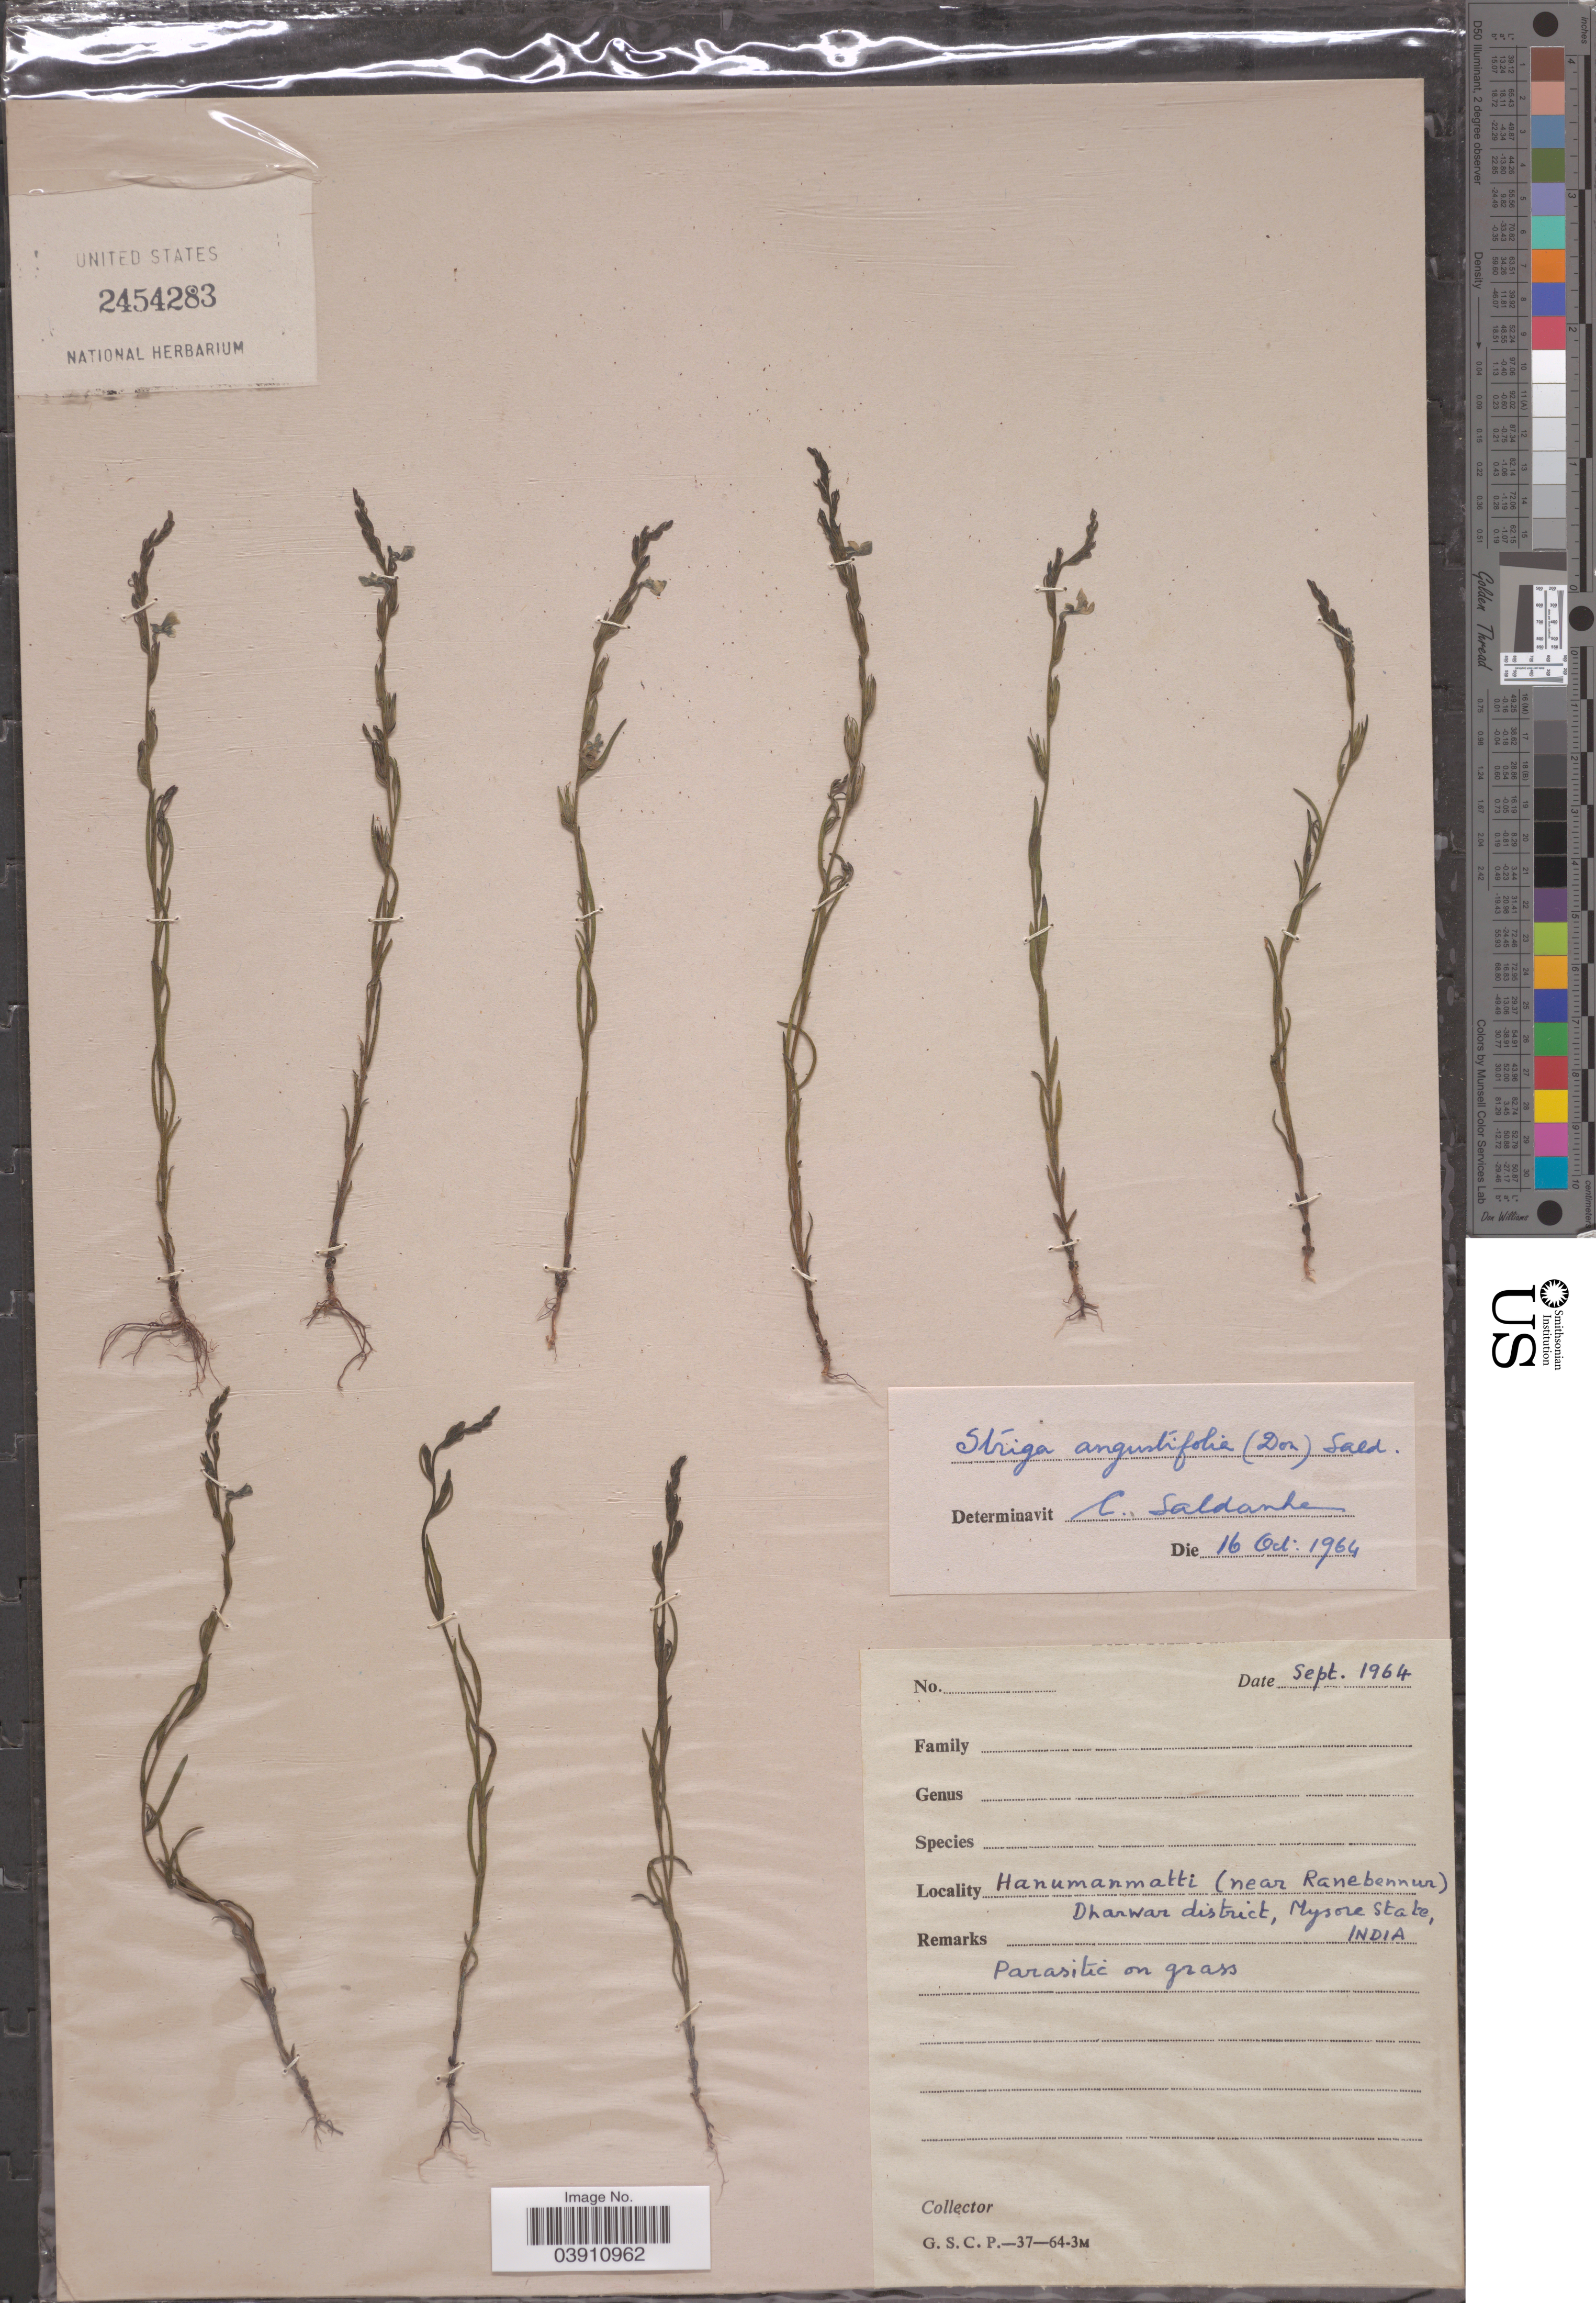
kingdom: Plantae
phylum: Tracheophyta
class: Magnoliopsida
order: Lamiales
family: Orobanchaceae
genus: Striga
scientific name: Striga angustifolia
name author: (D. Don) C.J. Saldanha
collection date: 1964-09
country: India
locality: Dharwar district, Mysore State.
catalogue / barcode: US 2454283